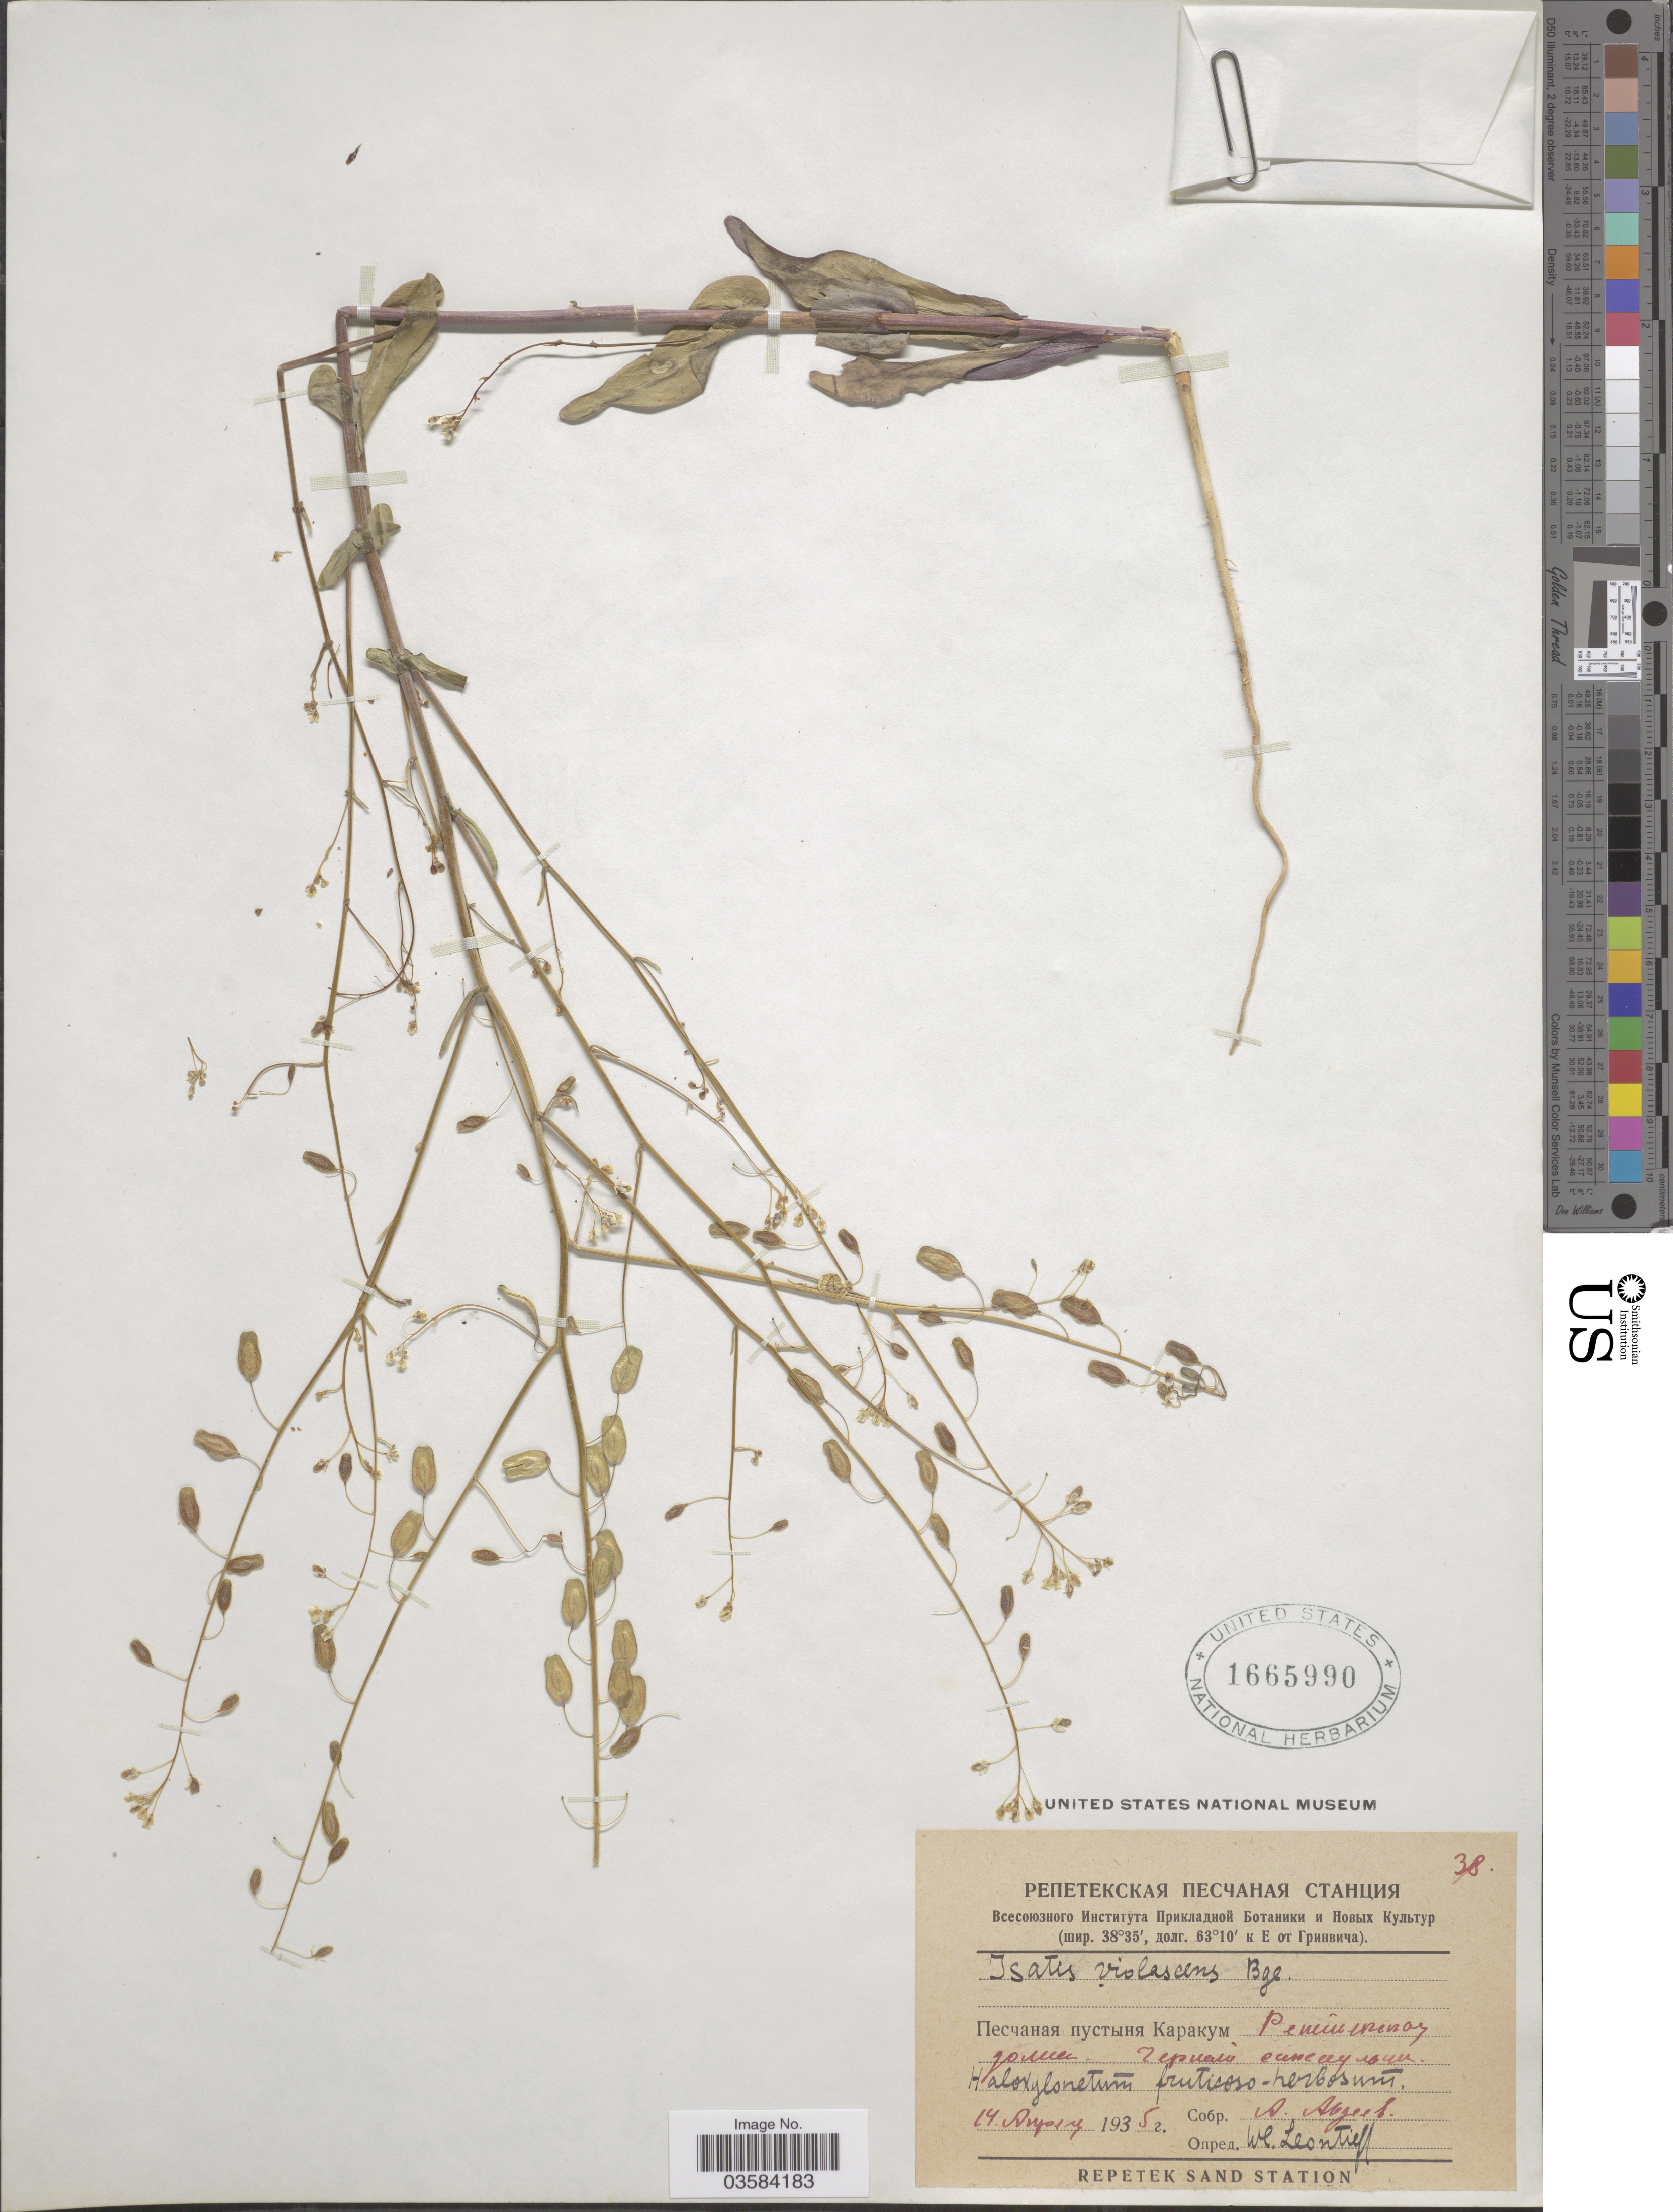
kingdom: Plantae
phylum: Tracheophyta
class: Magnoliopsida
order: Brassicales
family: Brassicaceae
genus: Isatis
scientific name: Isatis violascens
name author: Bunge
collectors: A. Avdeev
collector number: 38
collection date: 1935-08-14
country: Turkmenistan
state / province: Lebap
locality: Karakum Desert, Repetek Valley. Repetek Sand Station.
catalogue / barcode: US 1665990